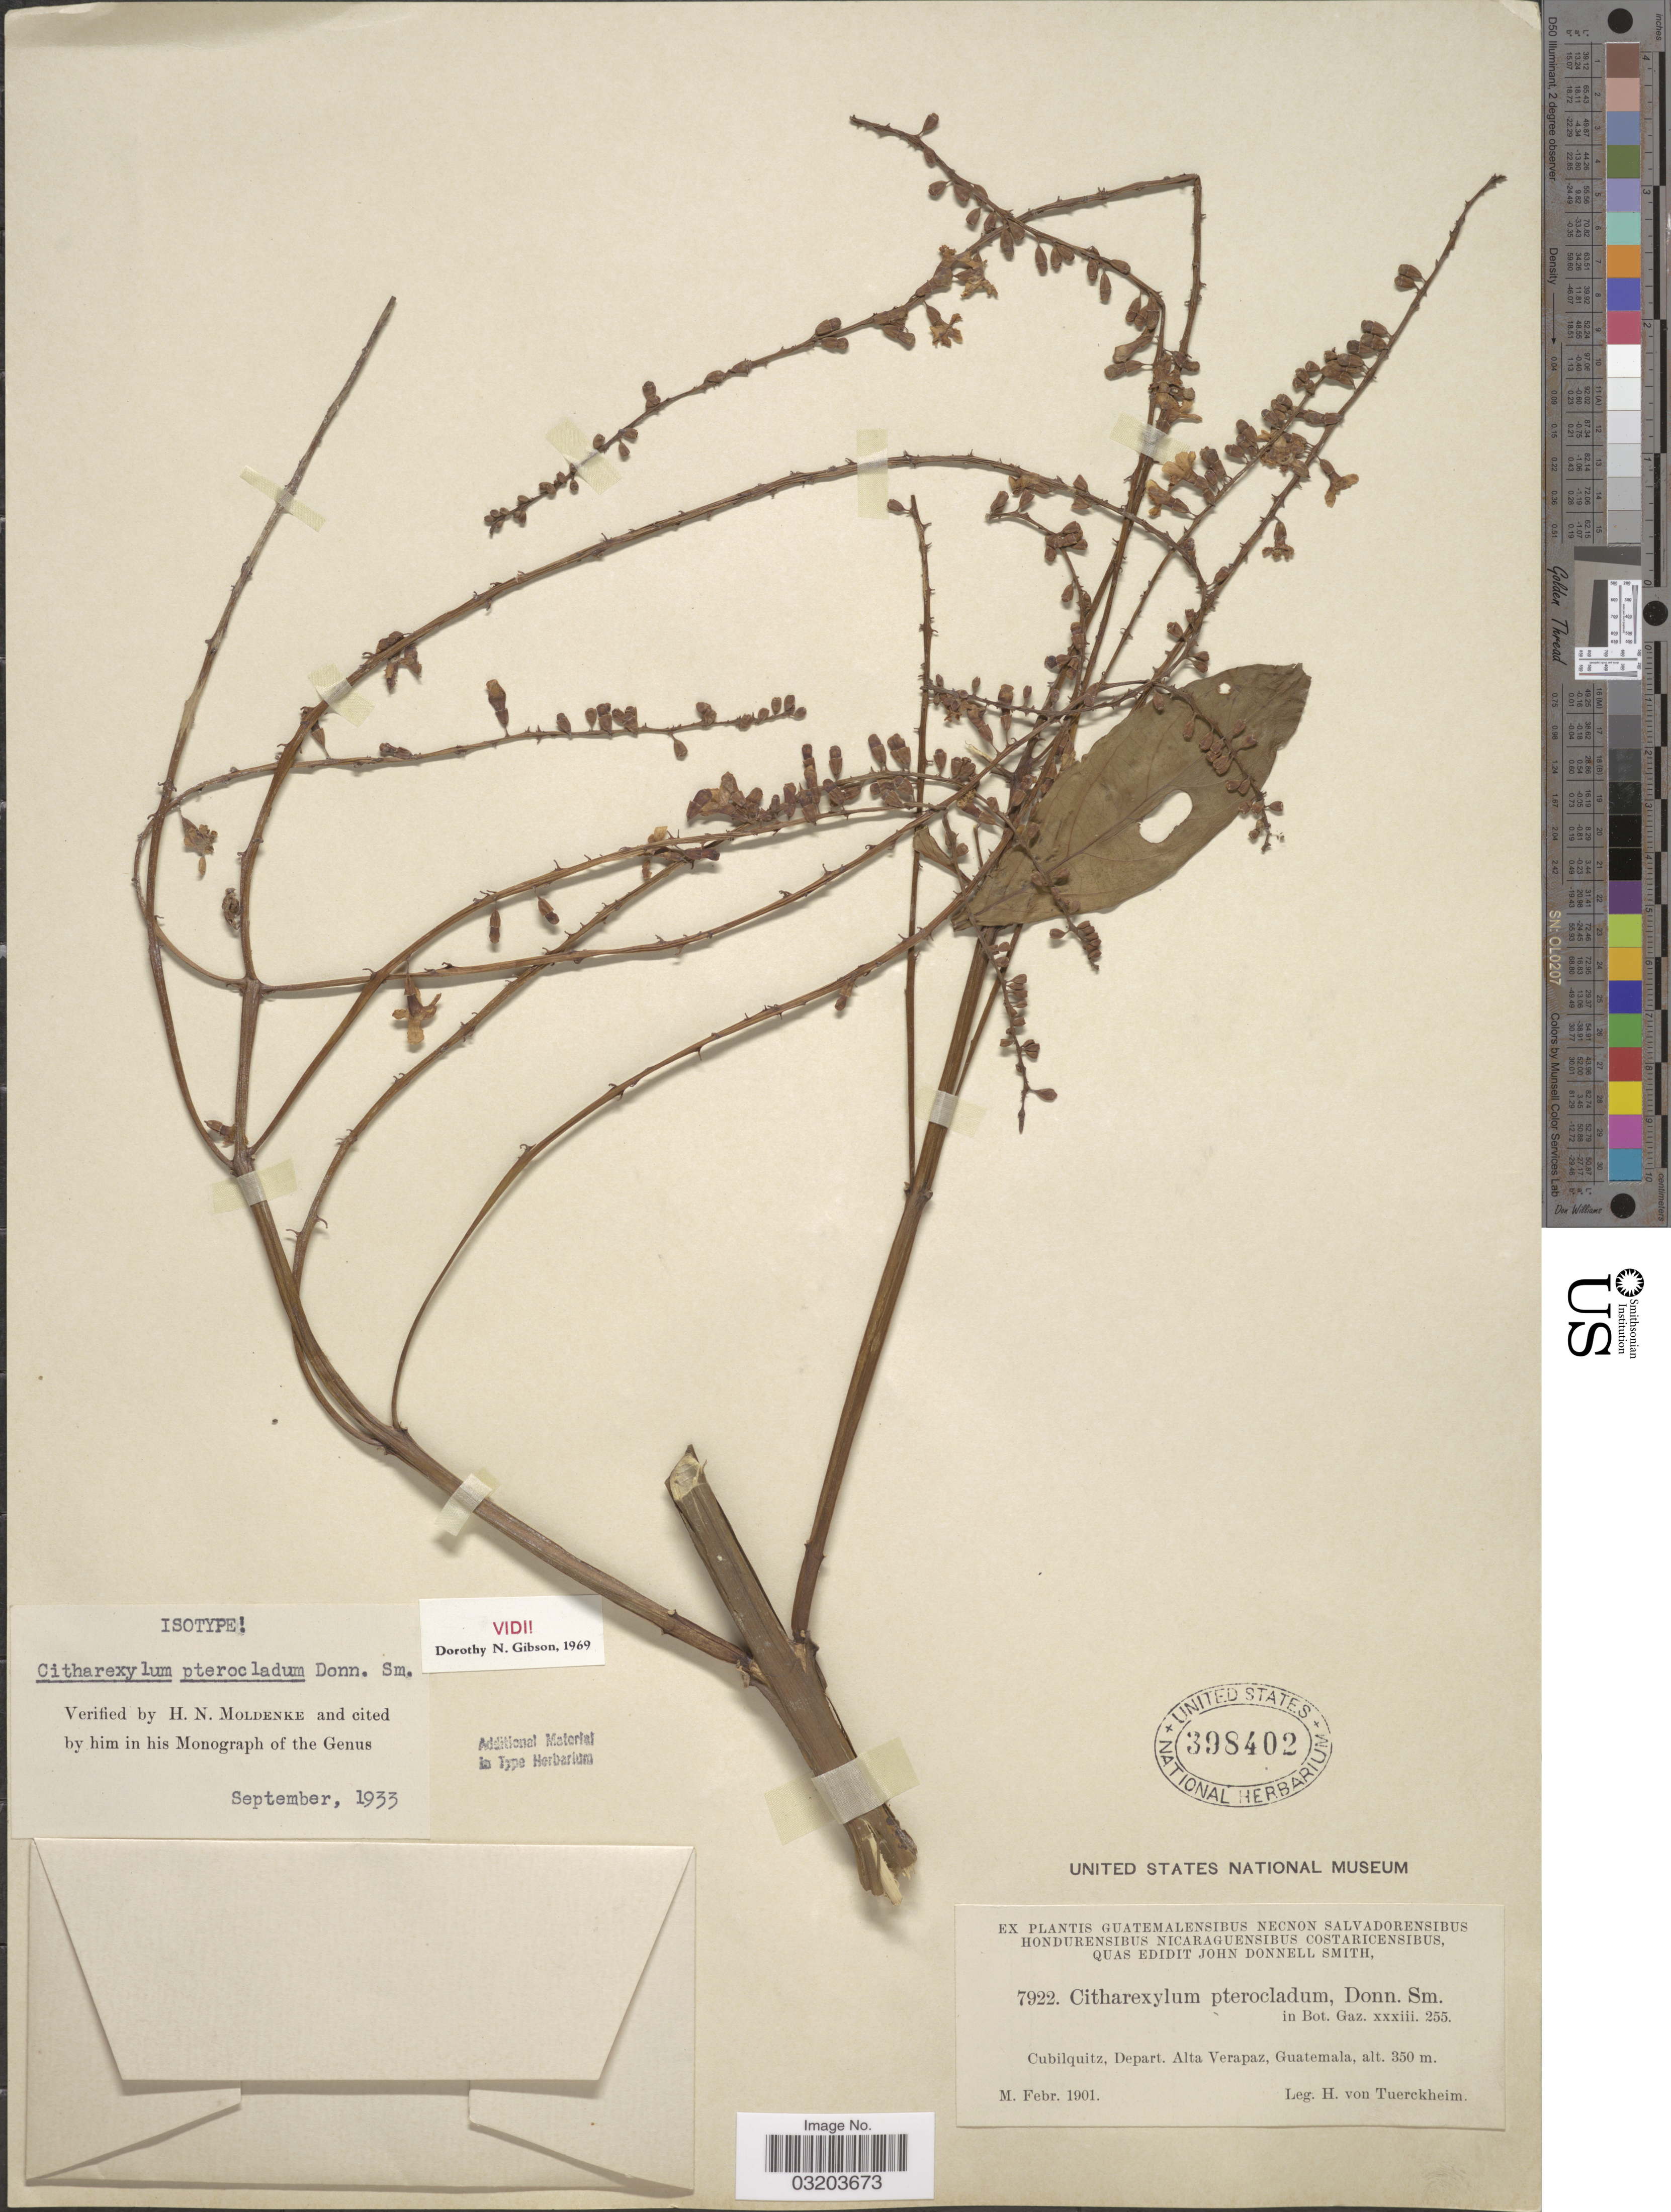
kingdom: Plantae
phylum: Tracheophyta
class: Magnoliopsida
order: Lamiales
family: Verbenaceae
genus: Citharexylum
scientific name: Citharexylum pterocladum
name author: Donn. Sm.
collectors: H. von Türckheim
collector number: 7922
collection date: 1901-02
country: Guatemala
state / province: Alta Verapaz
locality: Cubilquitz, Depart. Alta Verapaz.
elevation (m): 350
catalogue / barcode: US 398402